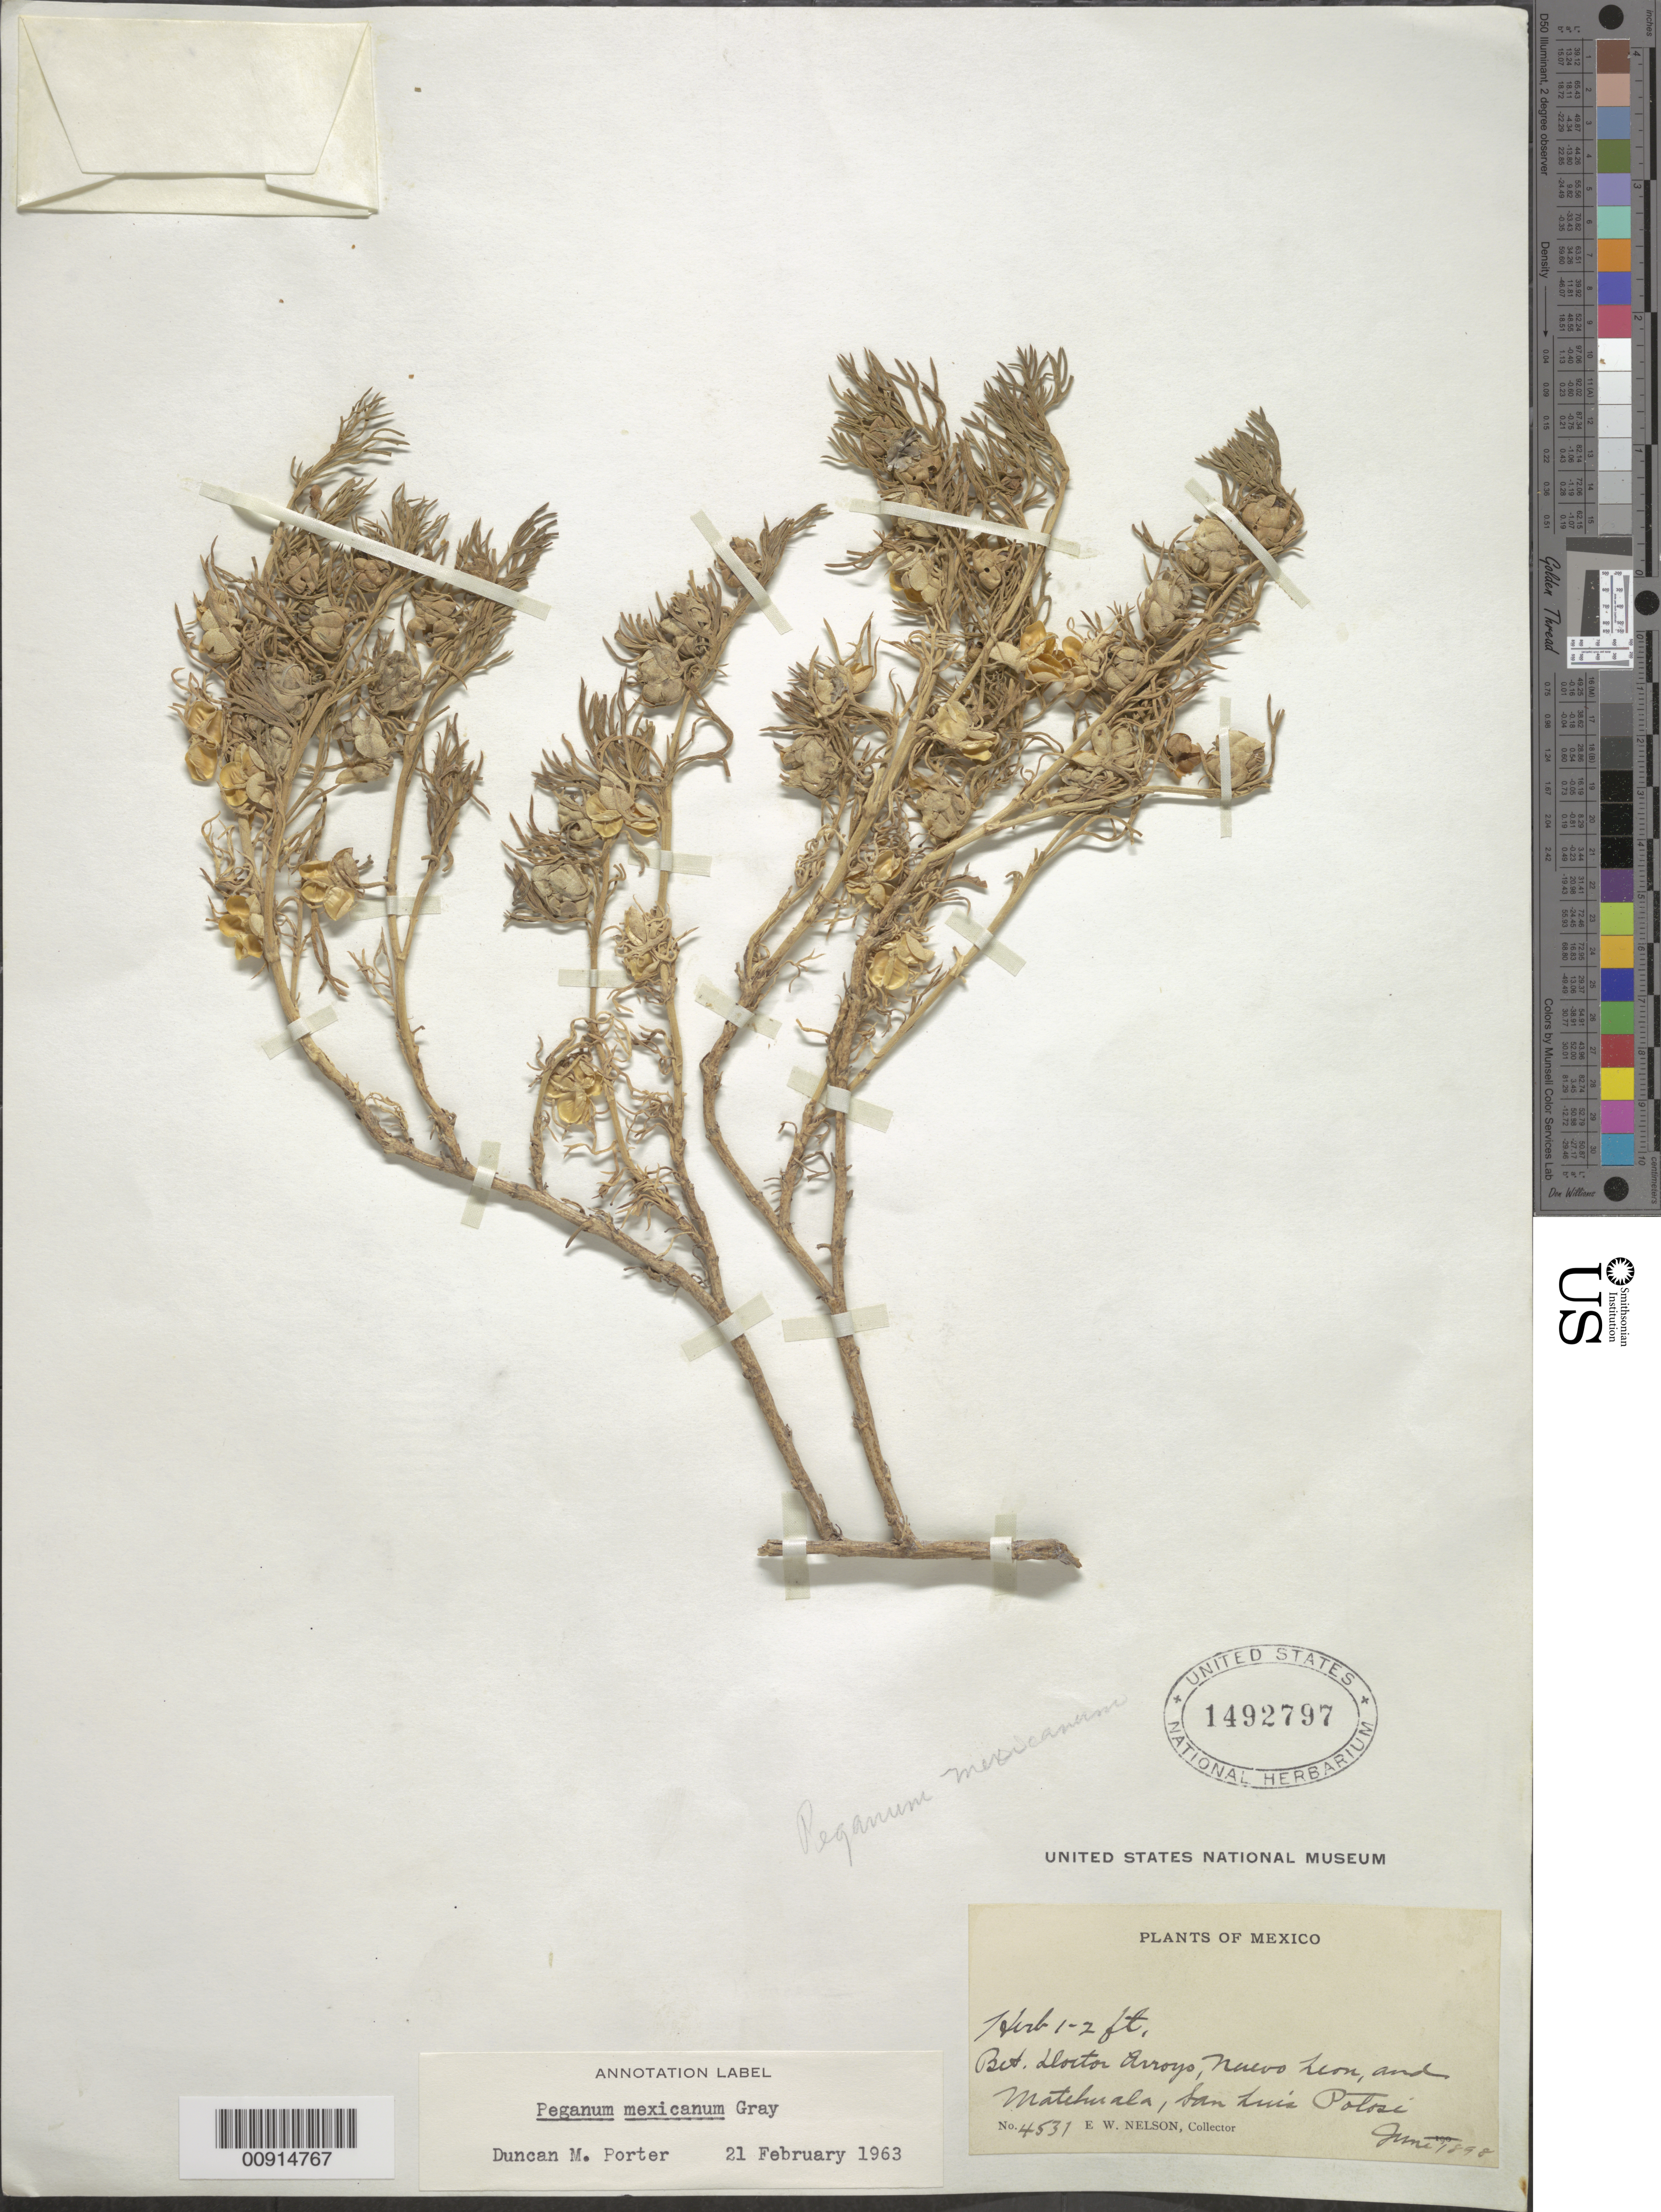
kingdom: Plantae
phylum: Tracheophyta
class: Magnoliopsida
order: Sapindales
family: Tetradiclidaceae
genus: Peganum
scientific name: Peganum mexicanum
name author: A. Gray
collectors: E. W. Nelson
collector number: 4531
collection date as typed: Jun 1898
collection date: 1898-06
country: Mexico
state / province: Nuevo León / San Luis Potosí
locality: Bet. Doctor Arroyo, Nuevo León and Matehuala, San Luis Potosí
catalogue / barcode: US 1492797